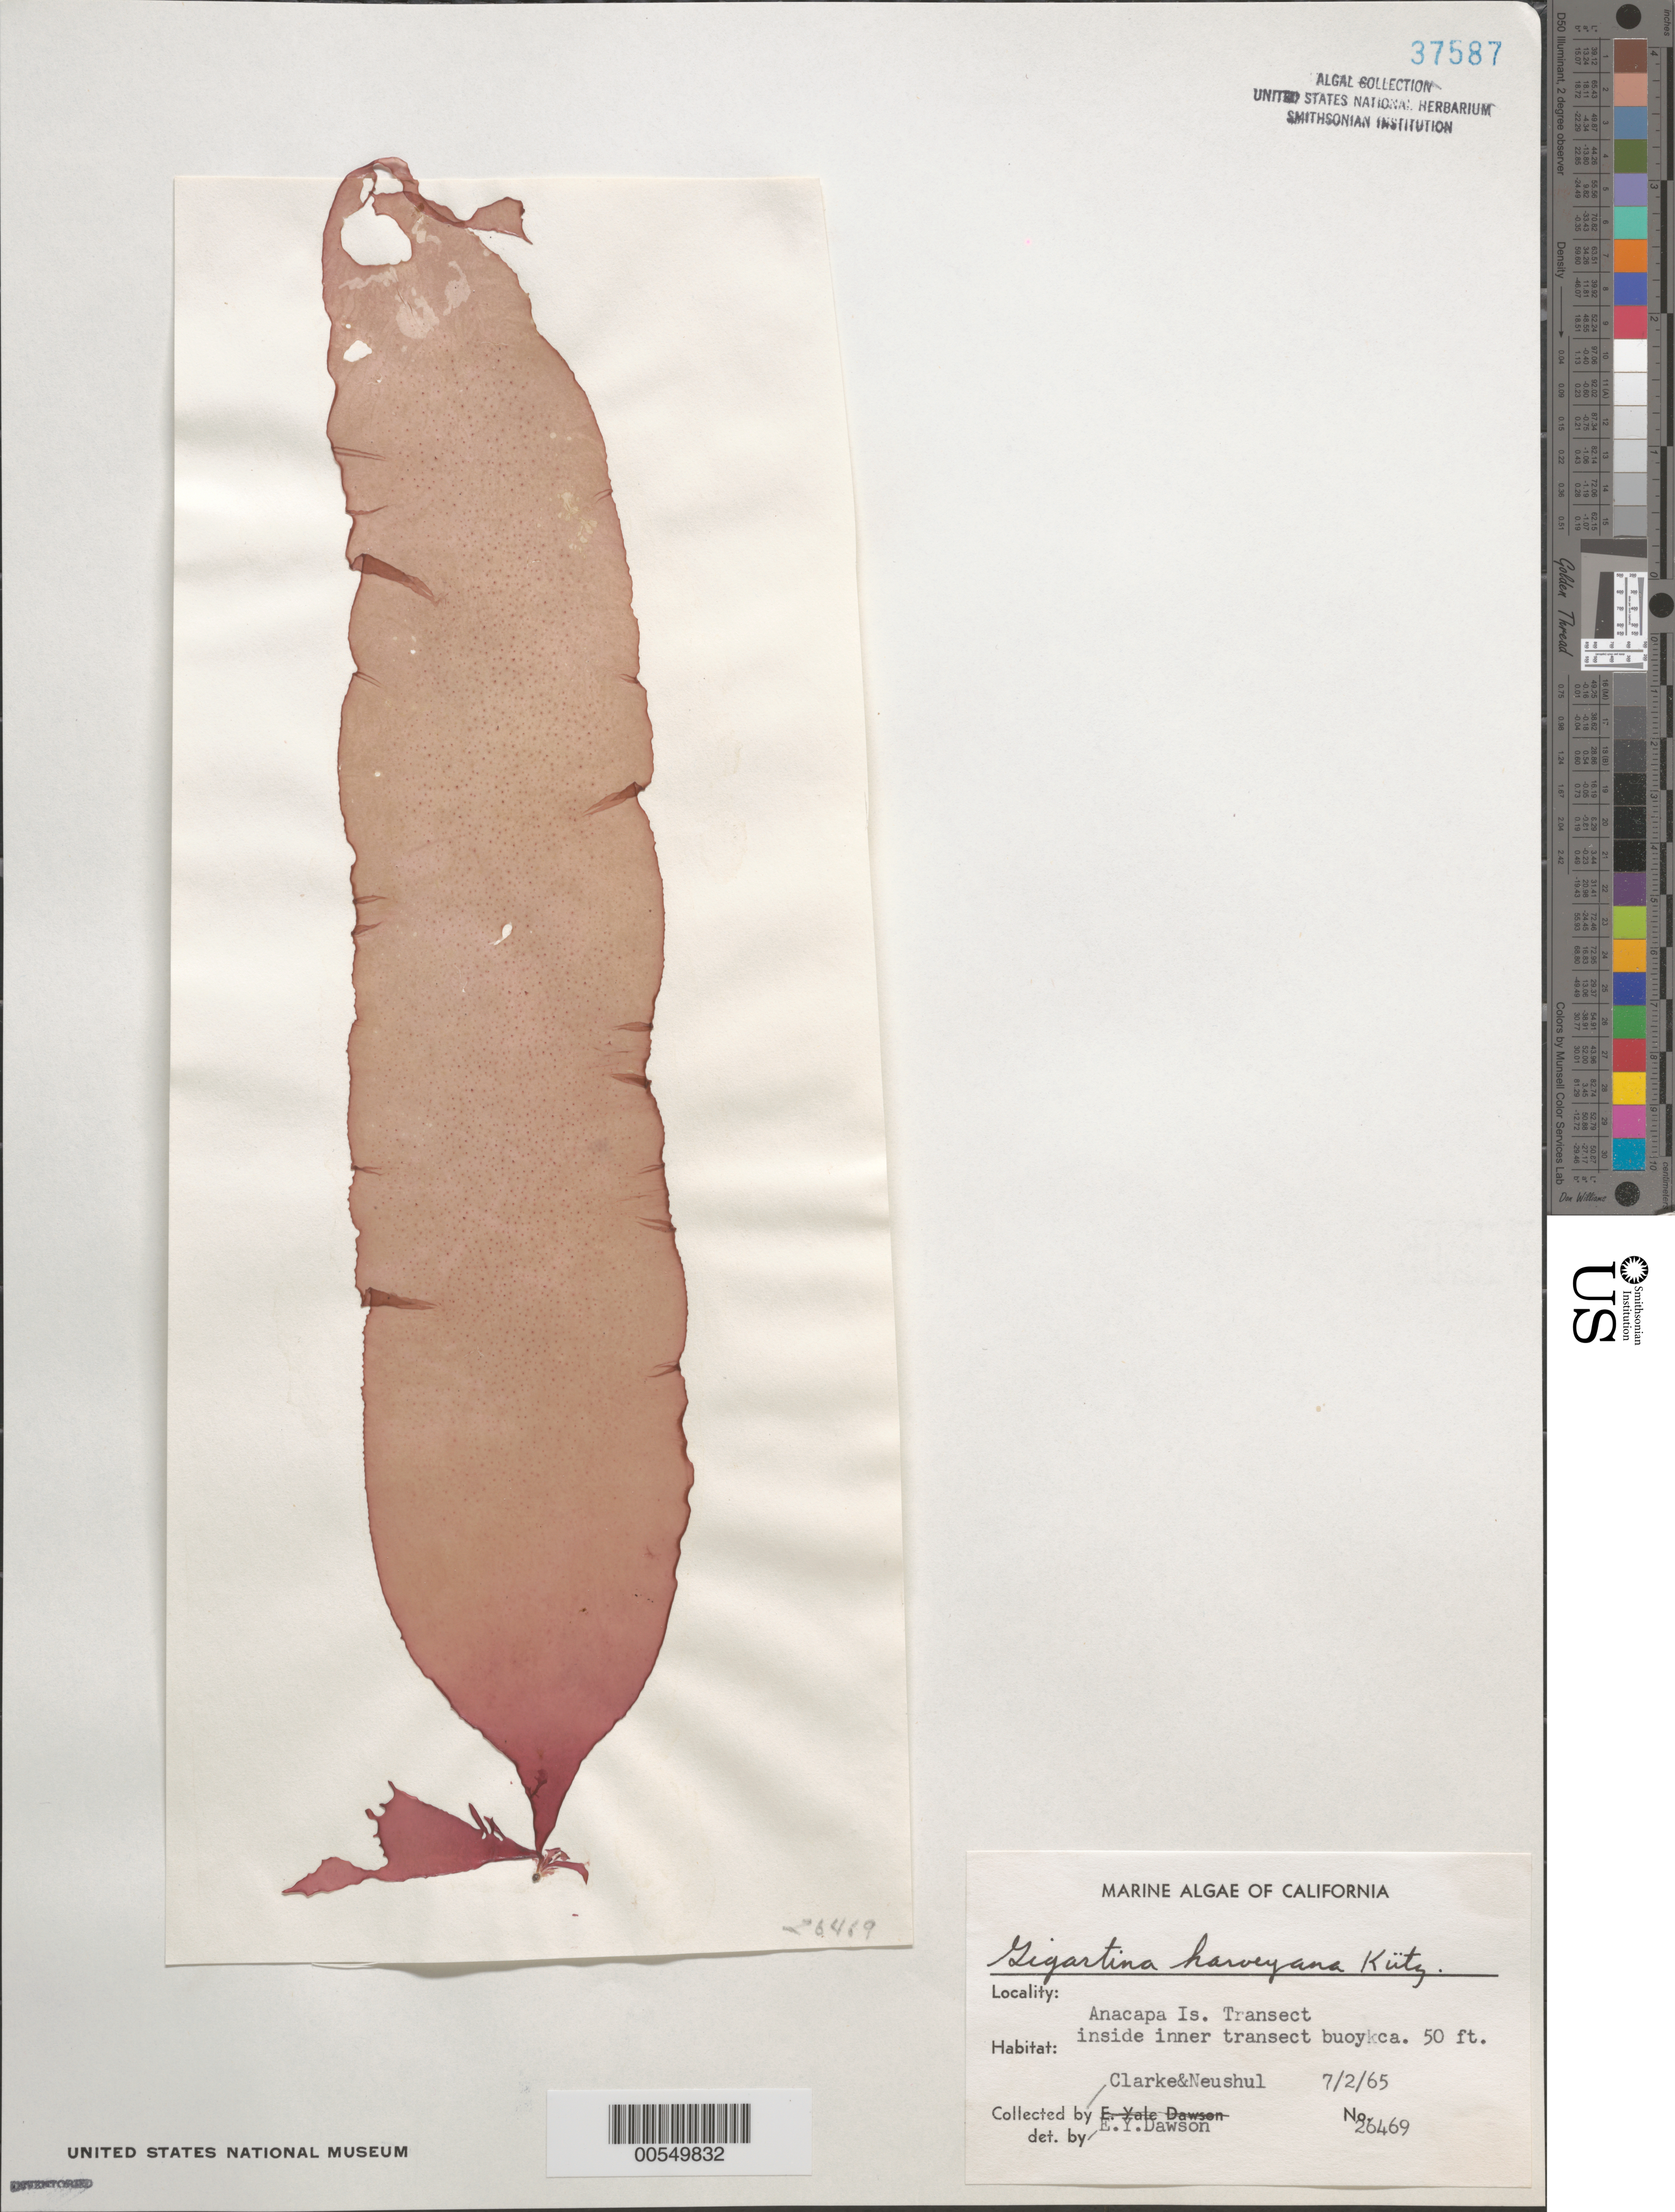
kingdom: Plantae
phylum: Rhodophyta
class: Florideophyceae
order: Gigartinales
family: Gigartinaceae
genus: Chondracanthus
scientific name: Chondracanthus harveyanus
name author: (Kütz.) Guiry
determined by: Algae name updating Project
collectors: W. Clarke & M. Neushul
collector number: EYD 26469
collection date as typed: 02 Jul 1965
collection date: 1965-07-02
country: United States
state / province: California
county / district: Ventura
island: Anacapa Island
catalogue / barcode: US 37587